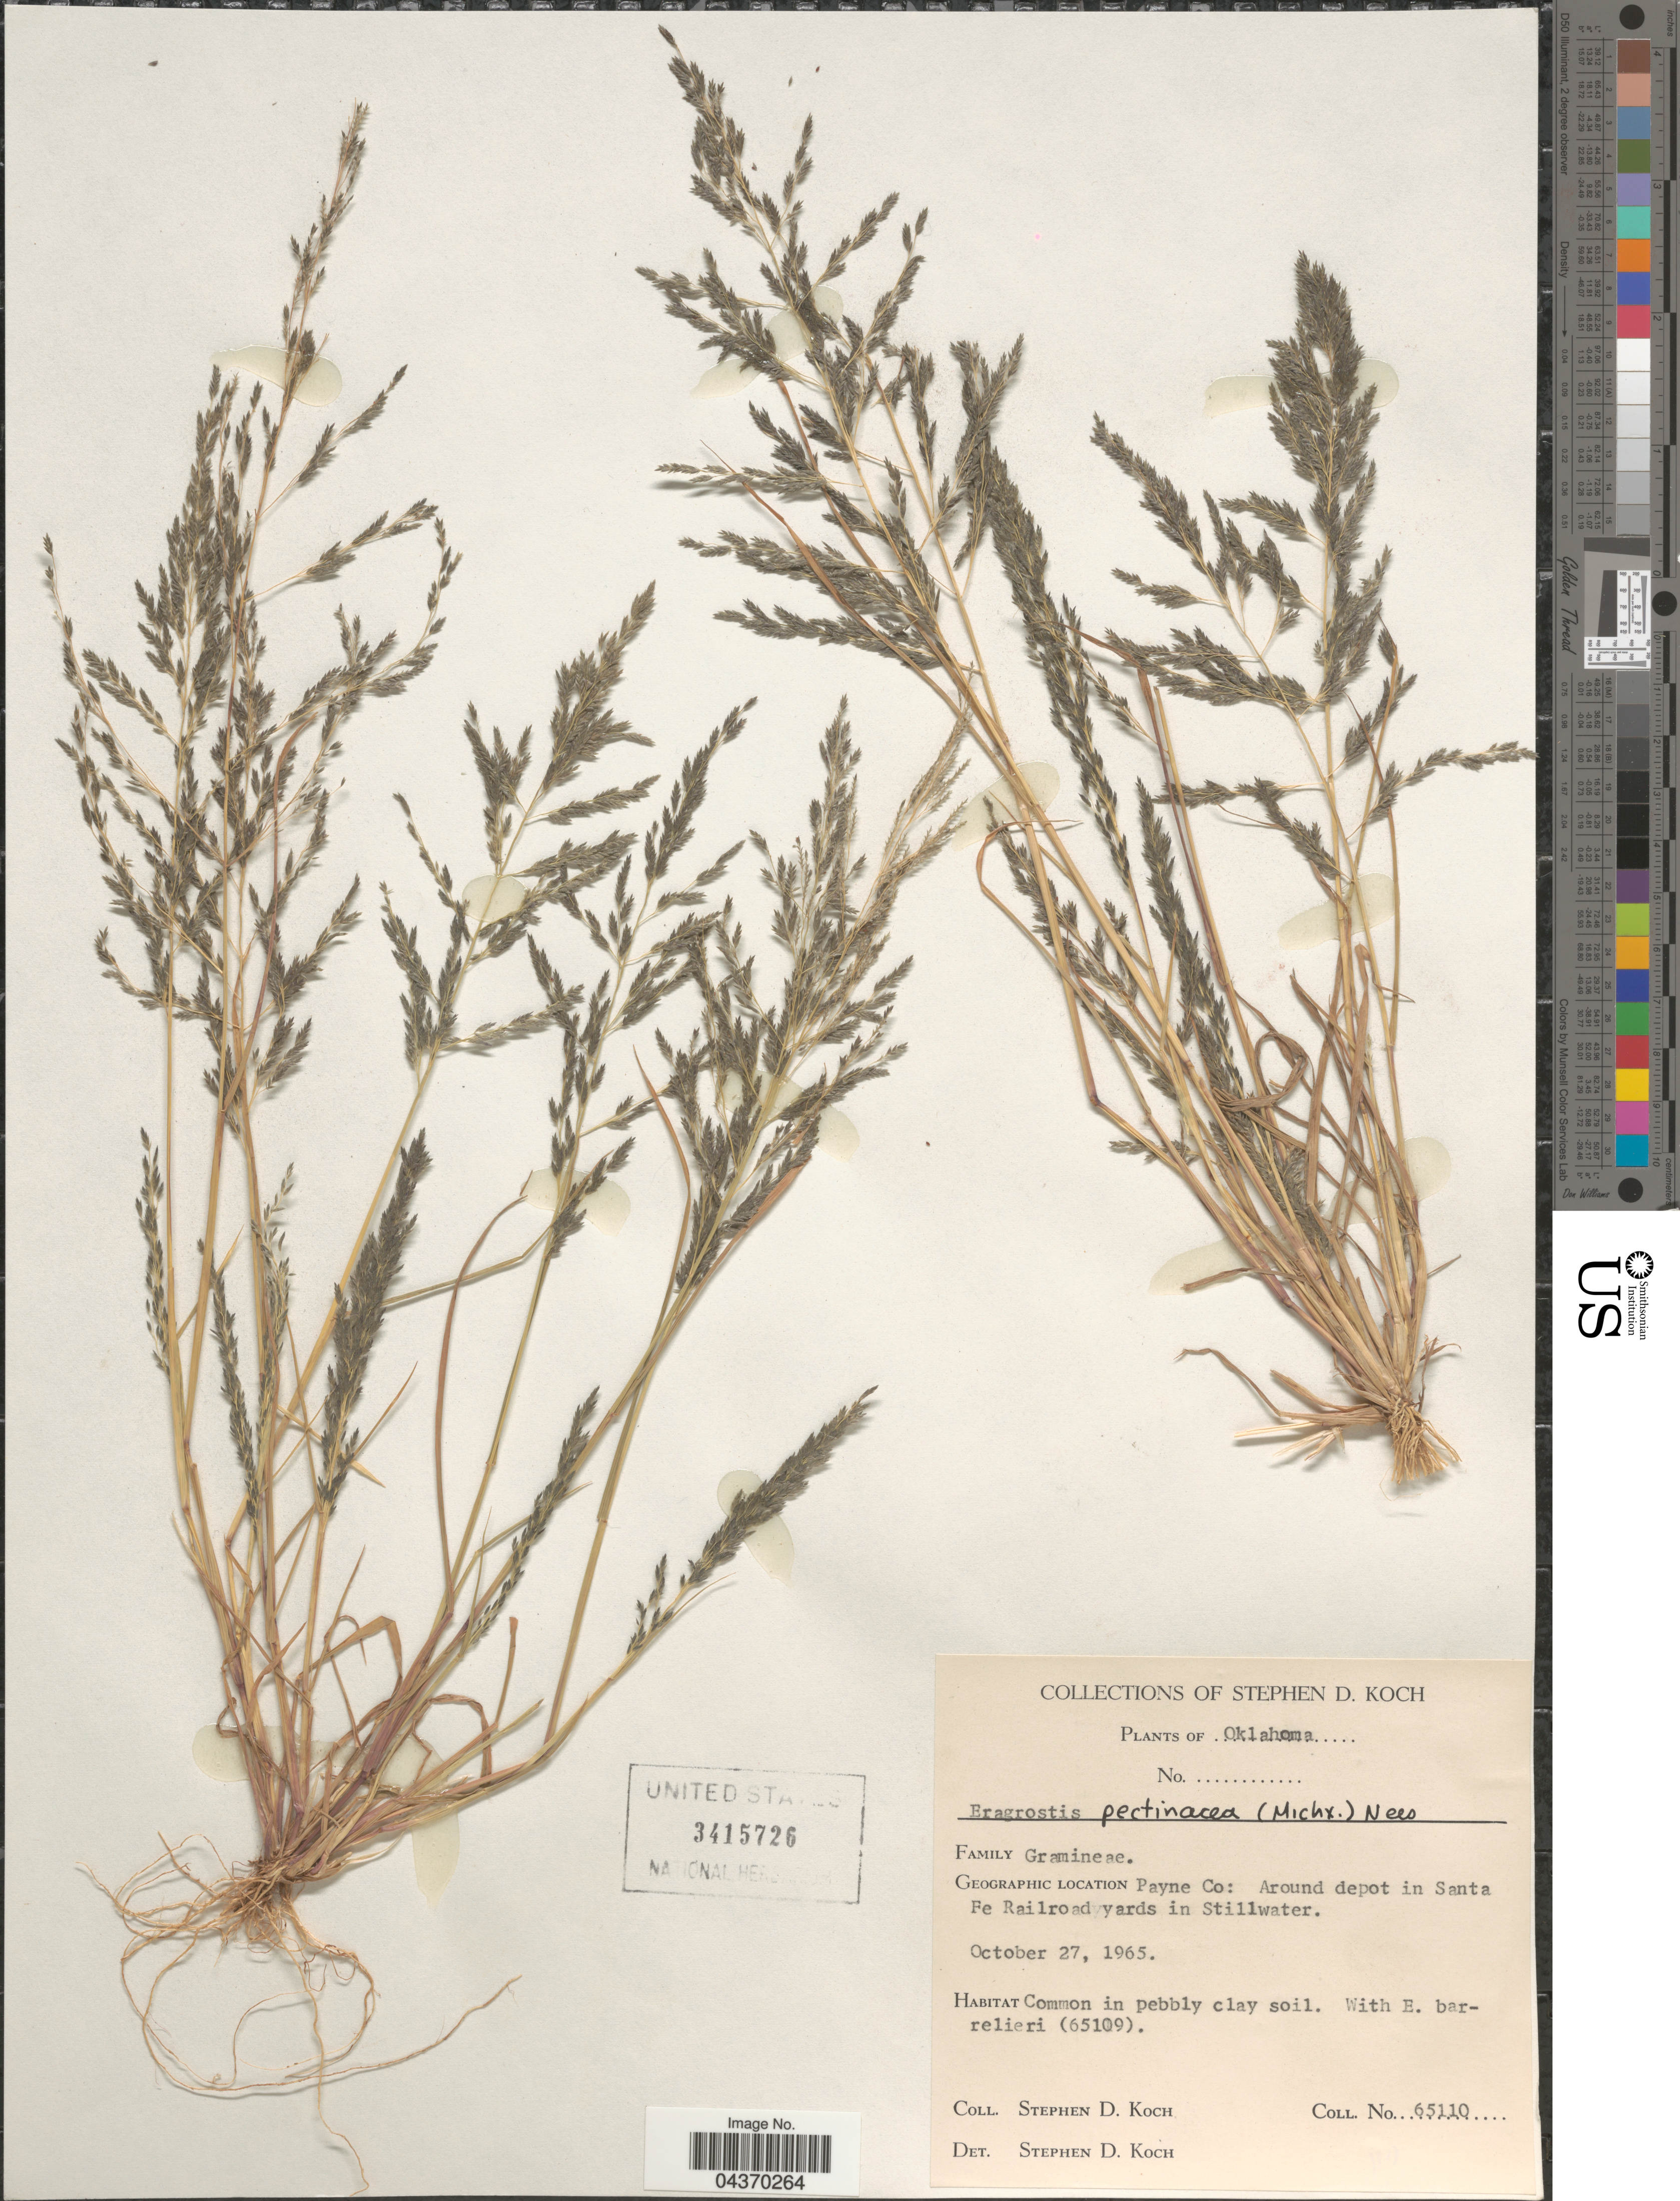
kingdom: Plantae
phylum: Tracheophyta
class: Liliopsida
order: Poales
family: Poaceae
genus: Eragrostis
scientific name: Eragrostis pectinacea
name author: (Michx.) Nees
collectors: S. D. Koch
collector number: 65110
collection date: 1965-10-27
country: United States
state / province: Oklahoma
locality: Payne Co: Around depot in Santa Fe Railroad yards in Stillwater.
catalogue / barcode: US 3415726